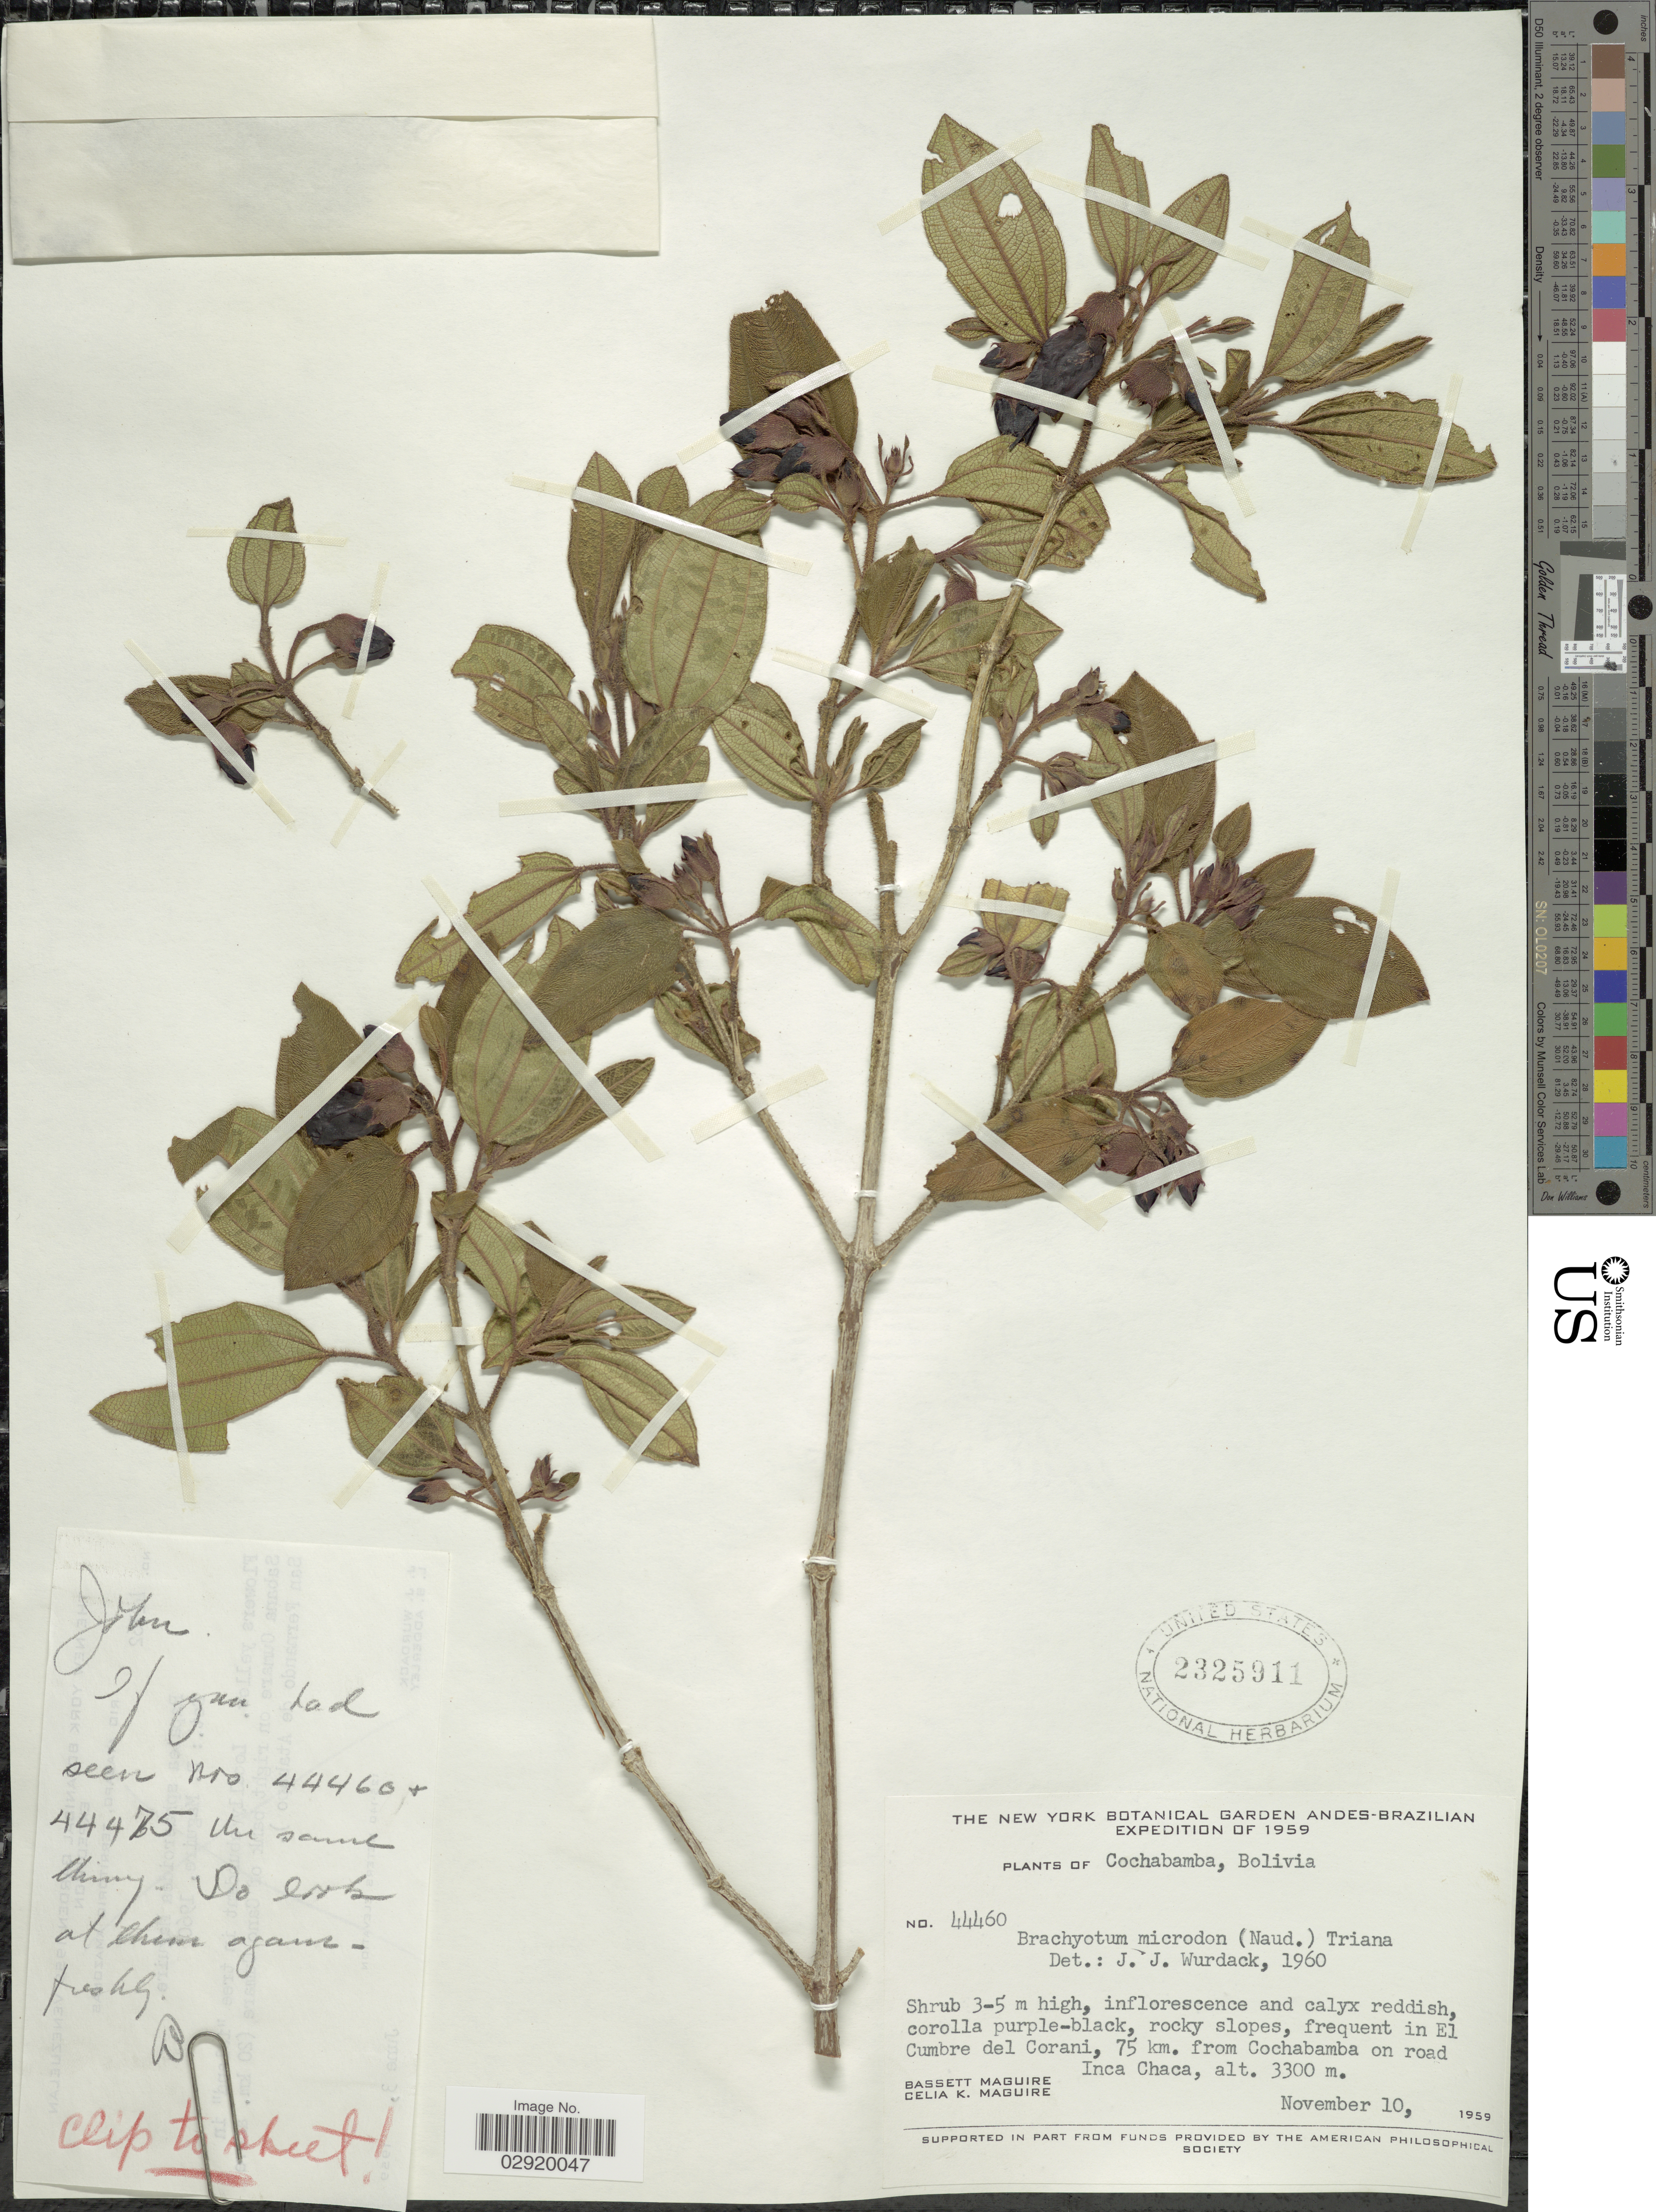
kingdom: Plantae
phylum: Tracheophyta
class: Magnoliopsida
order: Myrtales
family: Melastomataceae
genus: Brachyotum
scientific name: Brachyotum microdon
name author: (Naudin) Triana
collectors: B. Maguire & C. K. Maguire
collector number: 44460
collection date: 1959-11-10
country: Bolivia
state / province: Cochabamba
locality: Frequent in El Cumbre del Corani, 75 km. from Cochabamba on road Inca Chaca.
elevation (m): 3300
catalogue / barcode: US 2325911